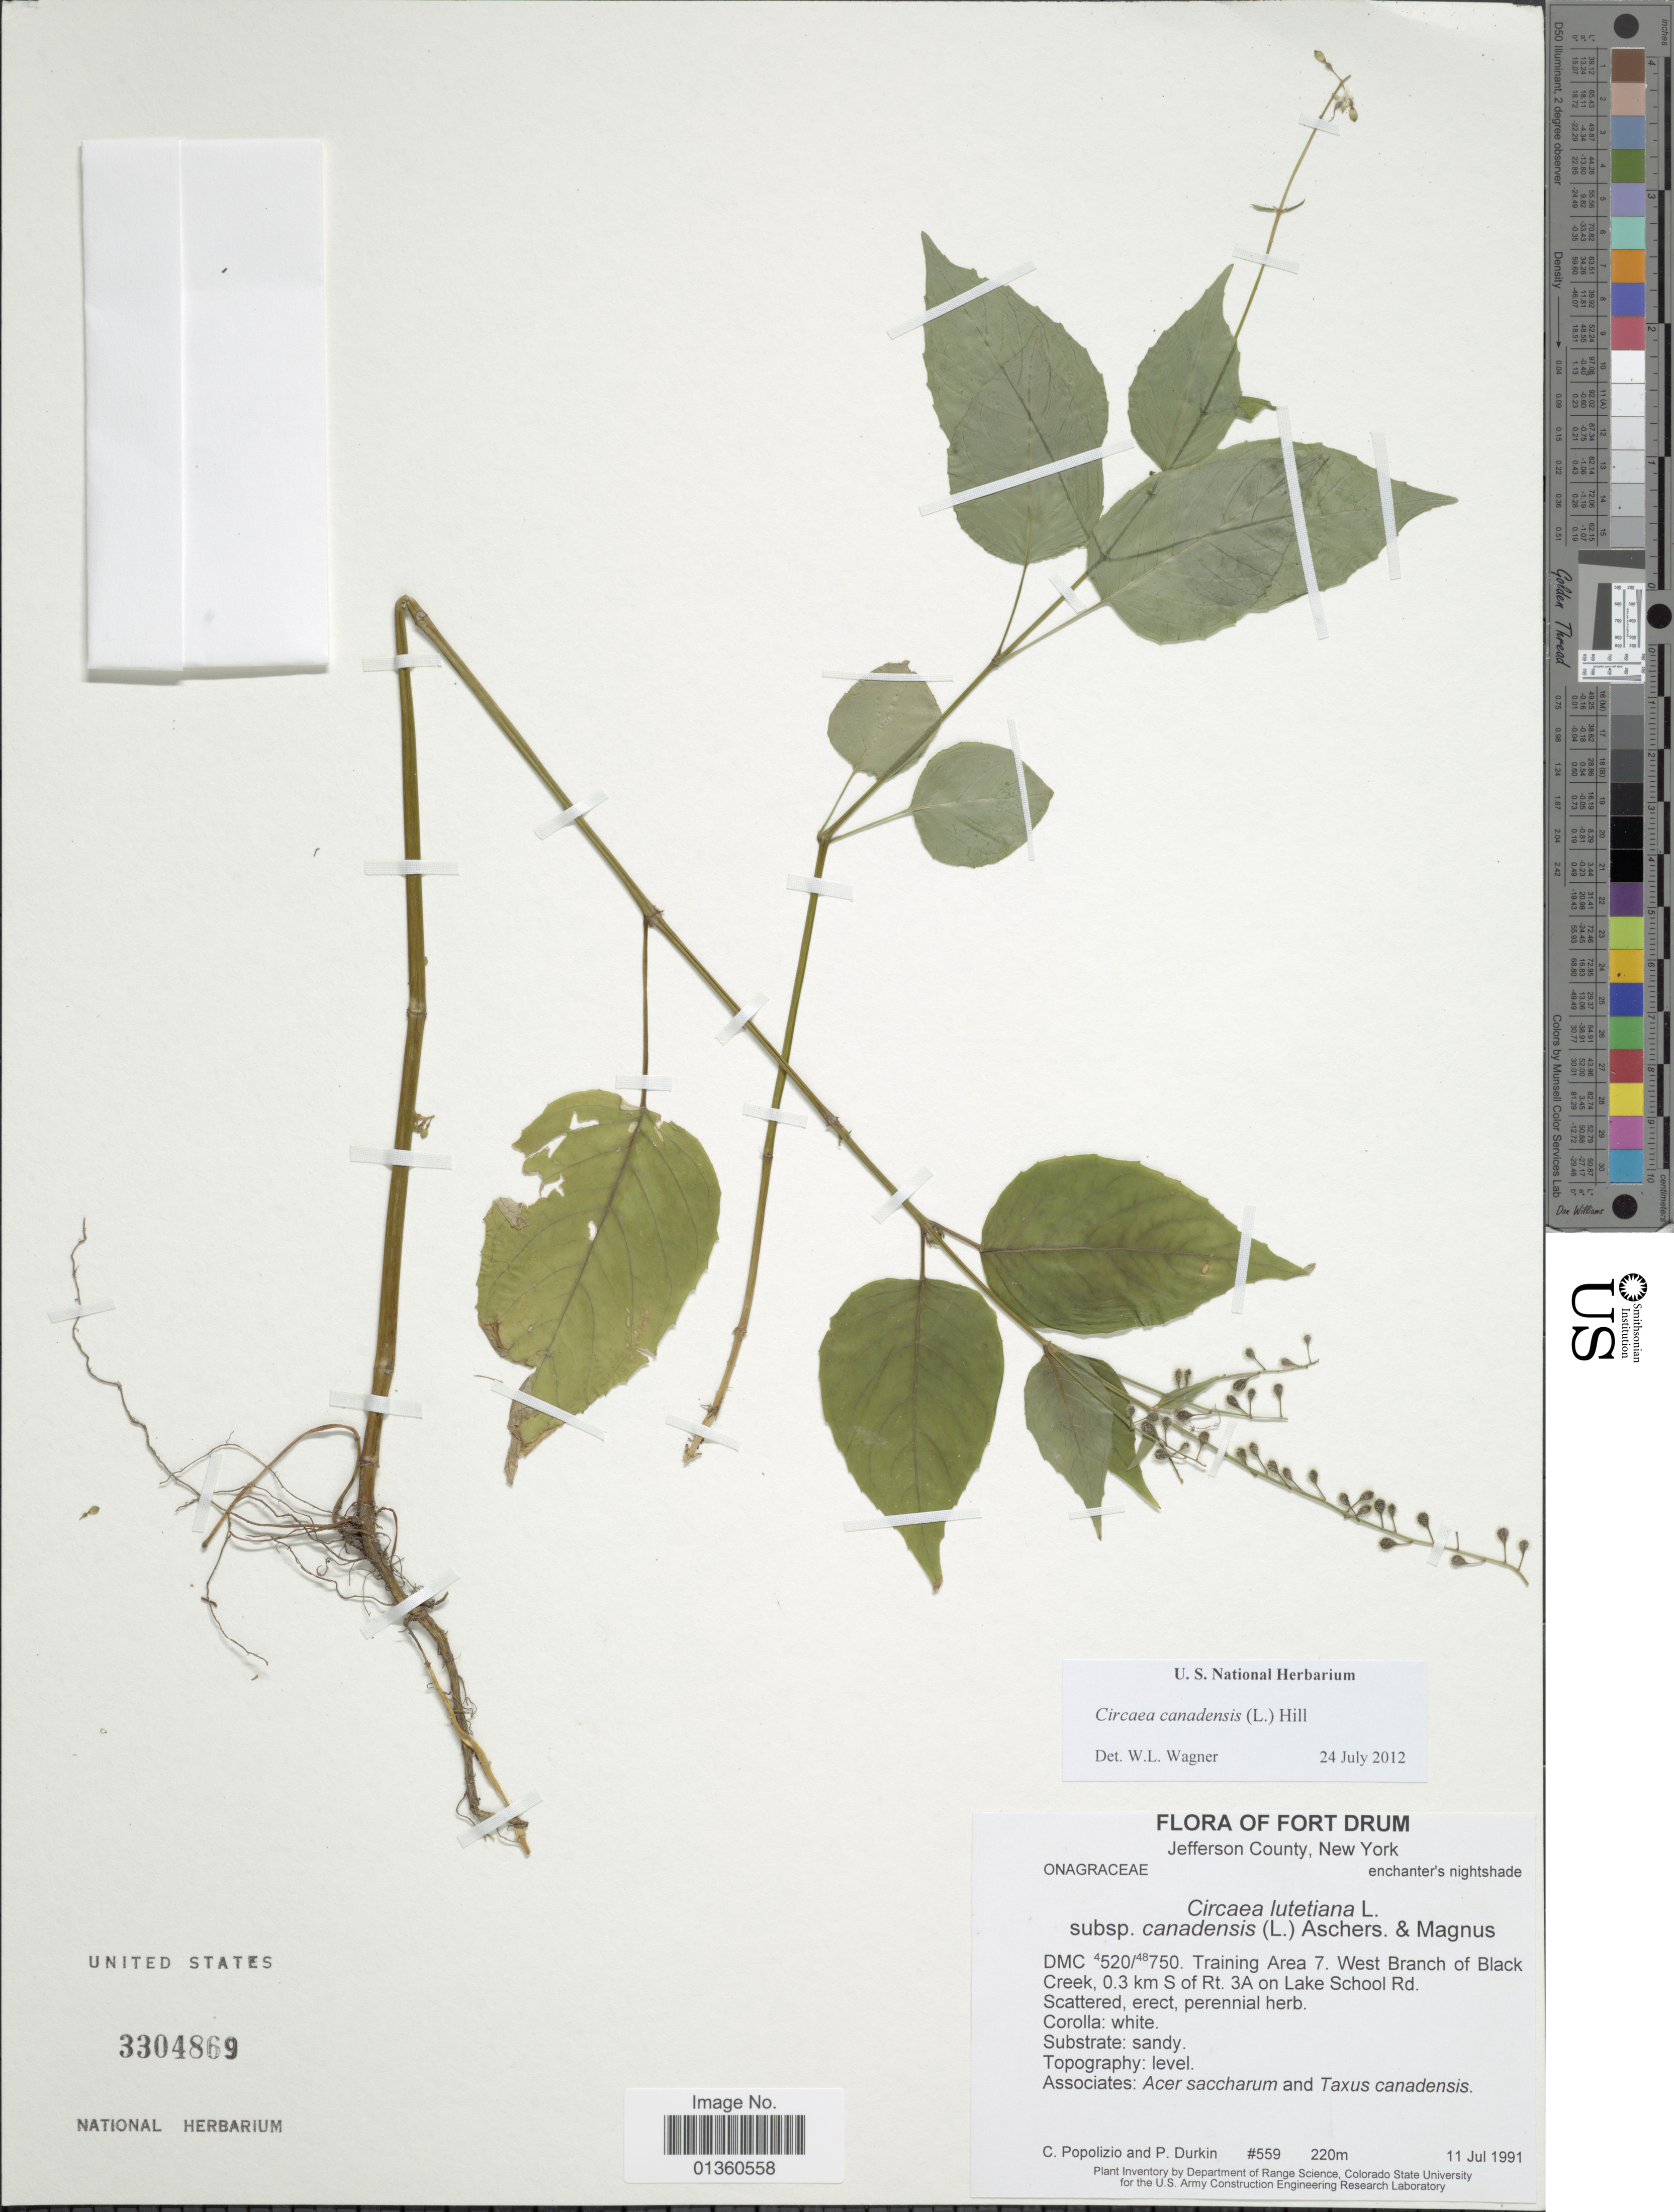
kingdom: Plantae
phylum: Tracheophyta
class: Magnoliopsida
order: Myrtales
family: Onagraceae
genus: Circaea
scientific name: Circaea canadensis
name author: (L.) Hill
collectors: C. Popolizio & P. Durkin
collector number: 559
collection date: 1991-07-11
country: United States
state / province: New York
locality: Fort Drum. Jefferson County. West Branch of Black Creek, 0.3 km S of Rt. 3A on Lake School Rd.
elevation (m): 220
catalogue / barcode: US 3304869